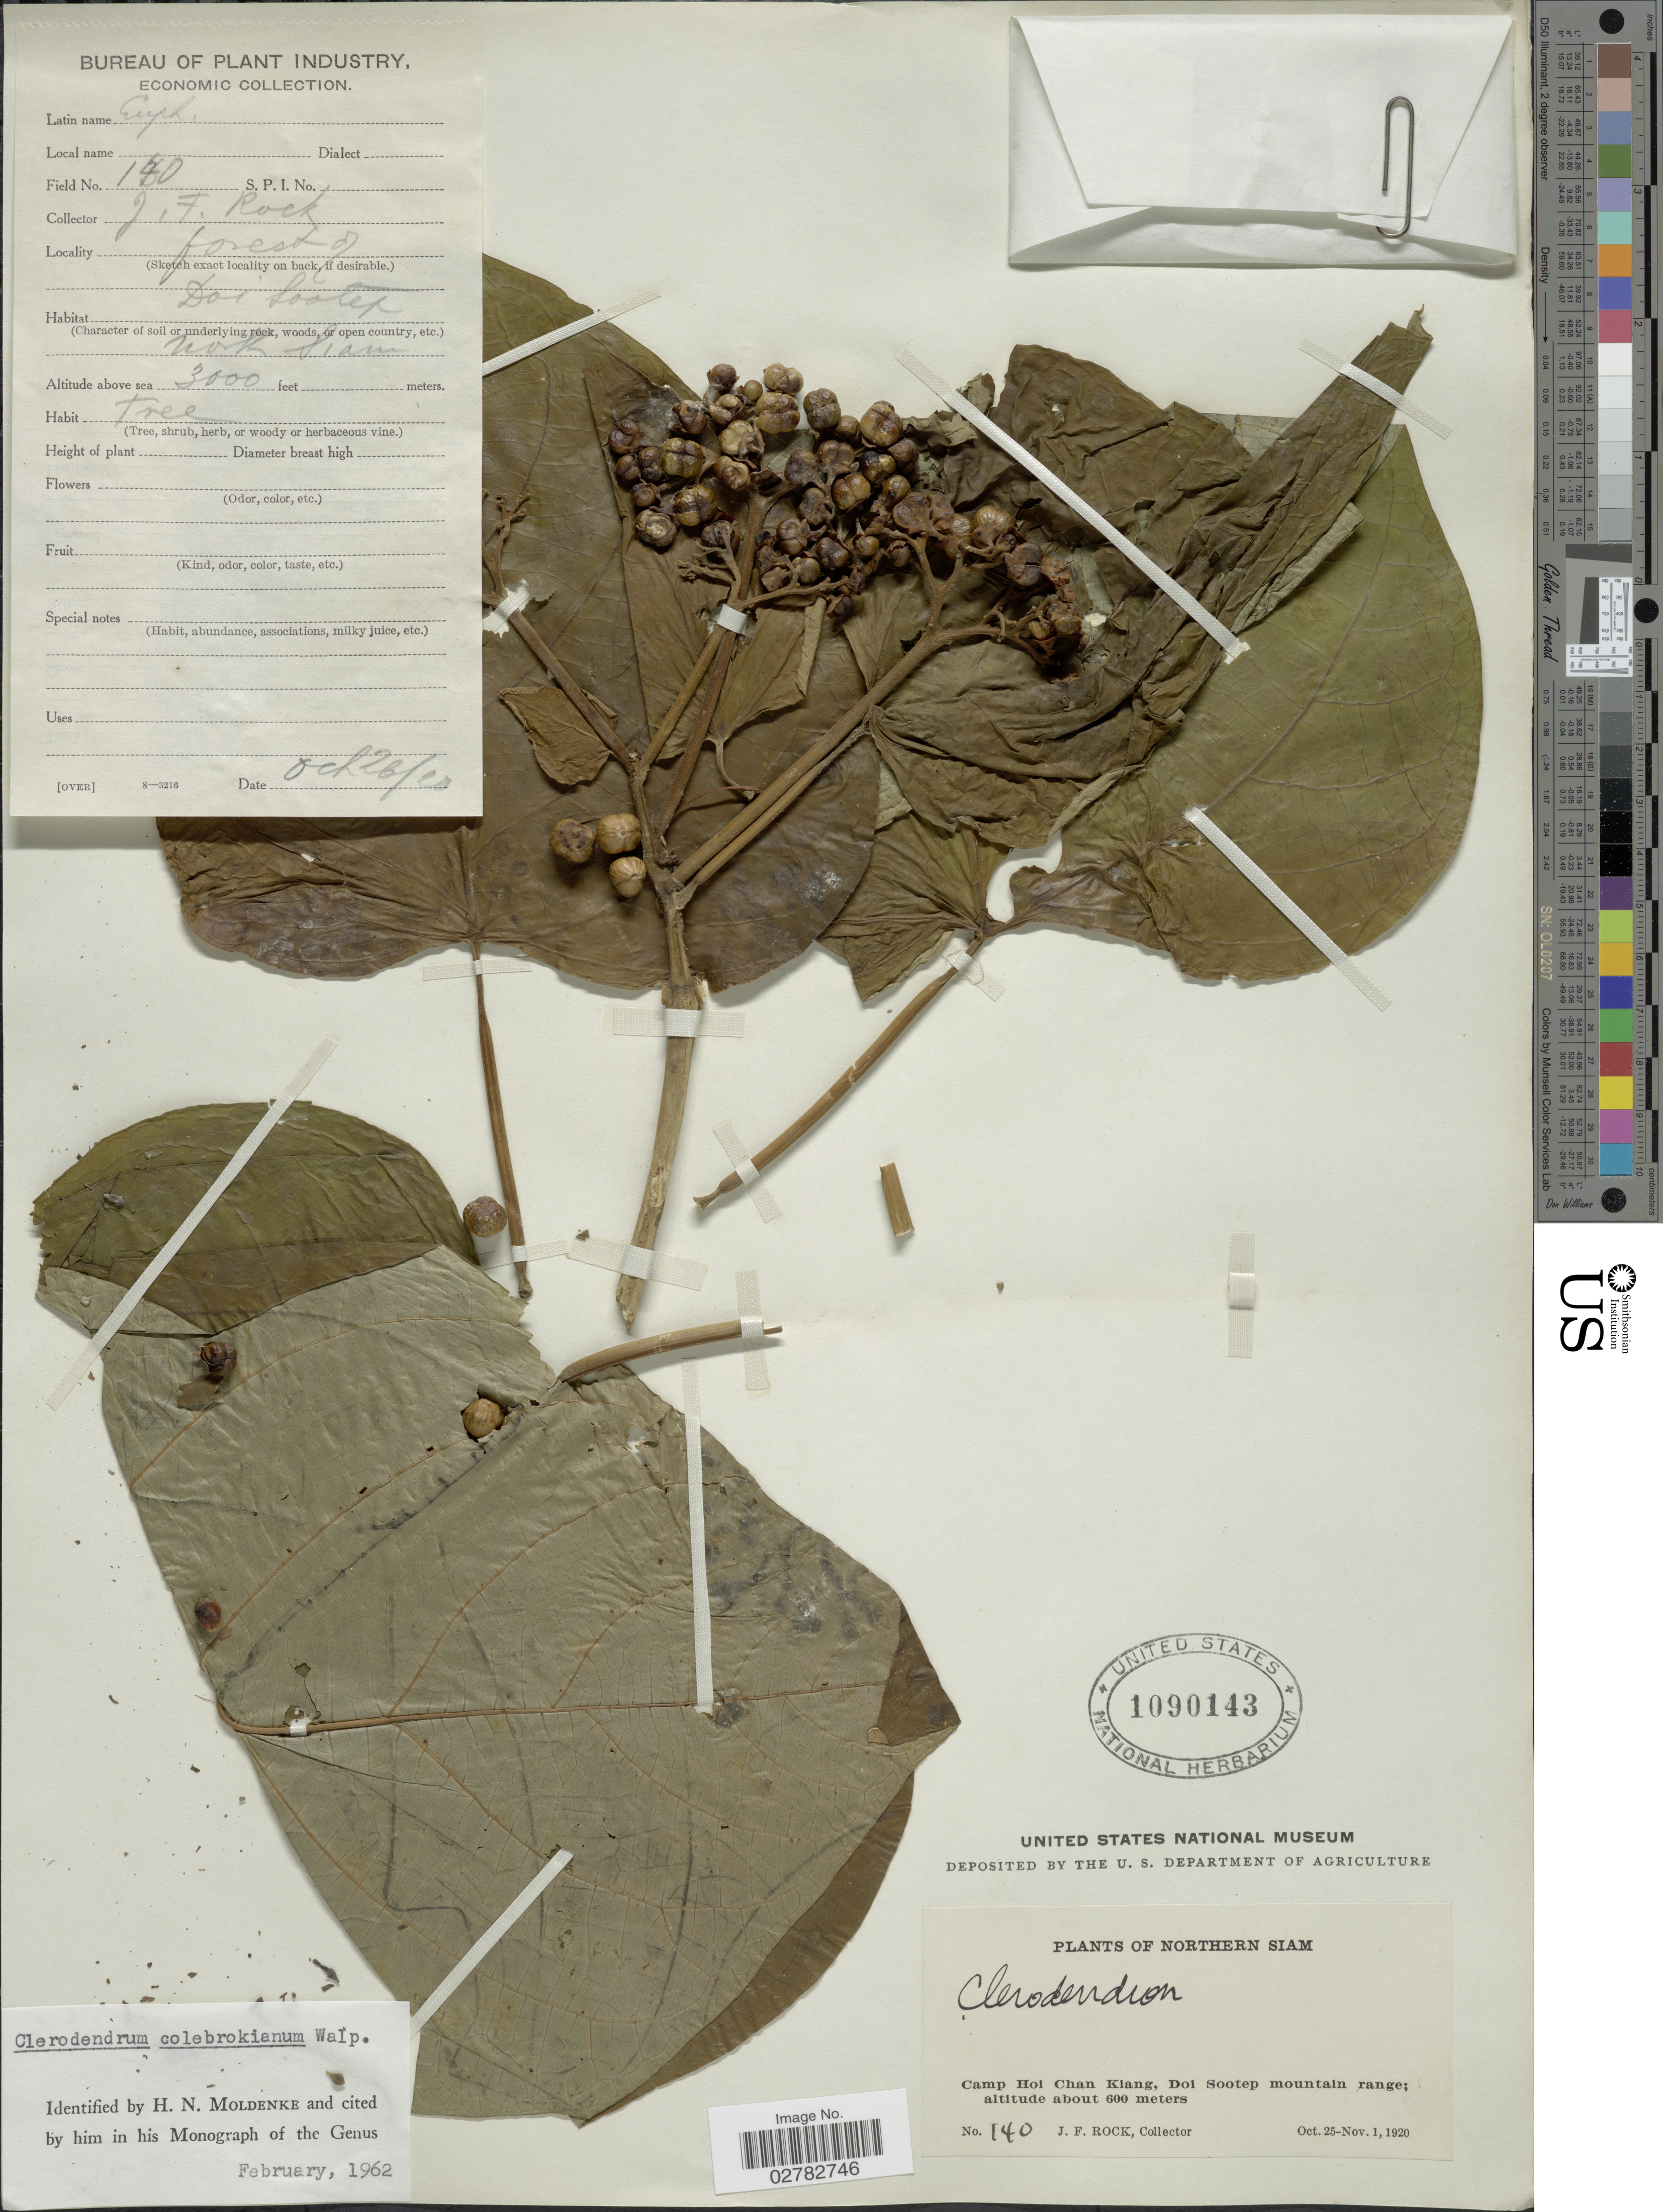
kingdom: Plantae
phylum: Tracheophyta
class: Magnoliopsida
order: Lamiales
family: Lamiaceae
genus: Clerodendrum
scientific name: Clerodendrum colebrookianum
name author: Walp.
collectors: J. Rock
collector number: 140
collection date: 1920-10-26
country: Thailand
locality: Northern Siam. Camp Hoi Chan Kiang, Doi Sootep mountain range.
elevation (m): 600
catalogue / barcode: US 1090143